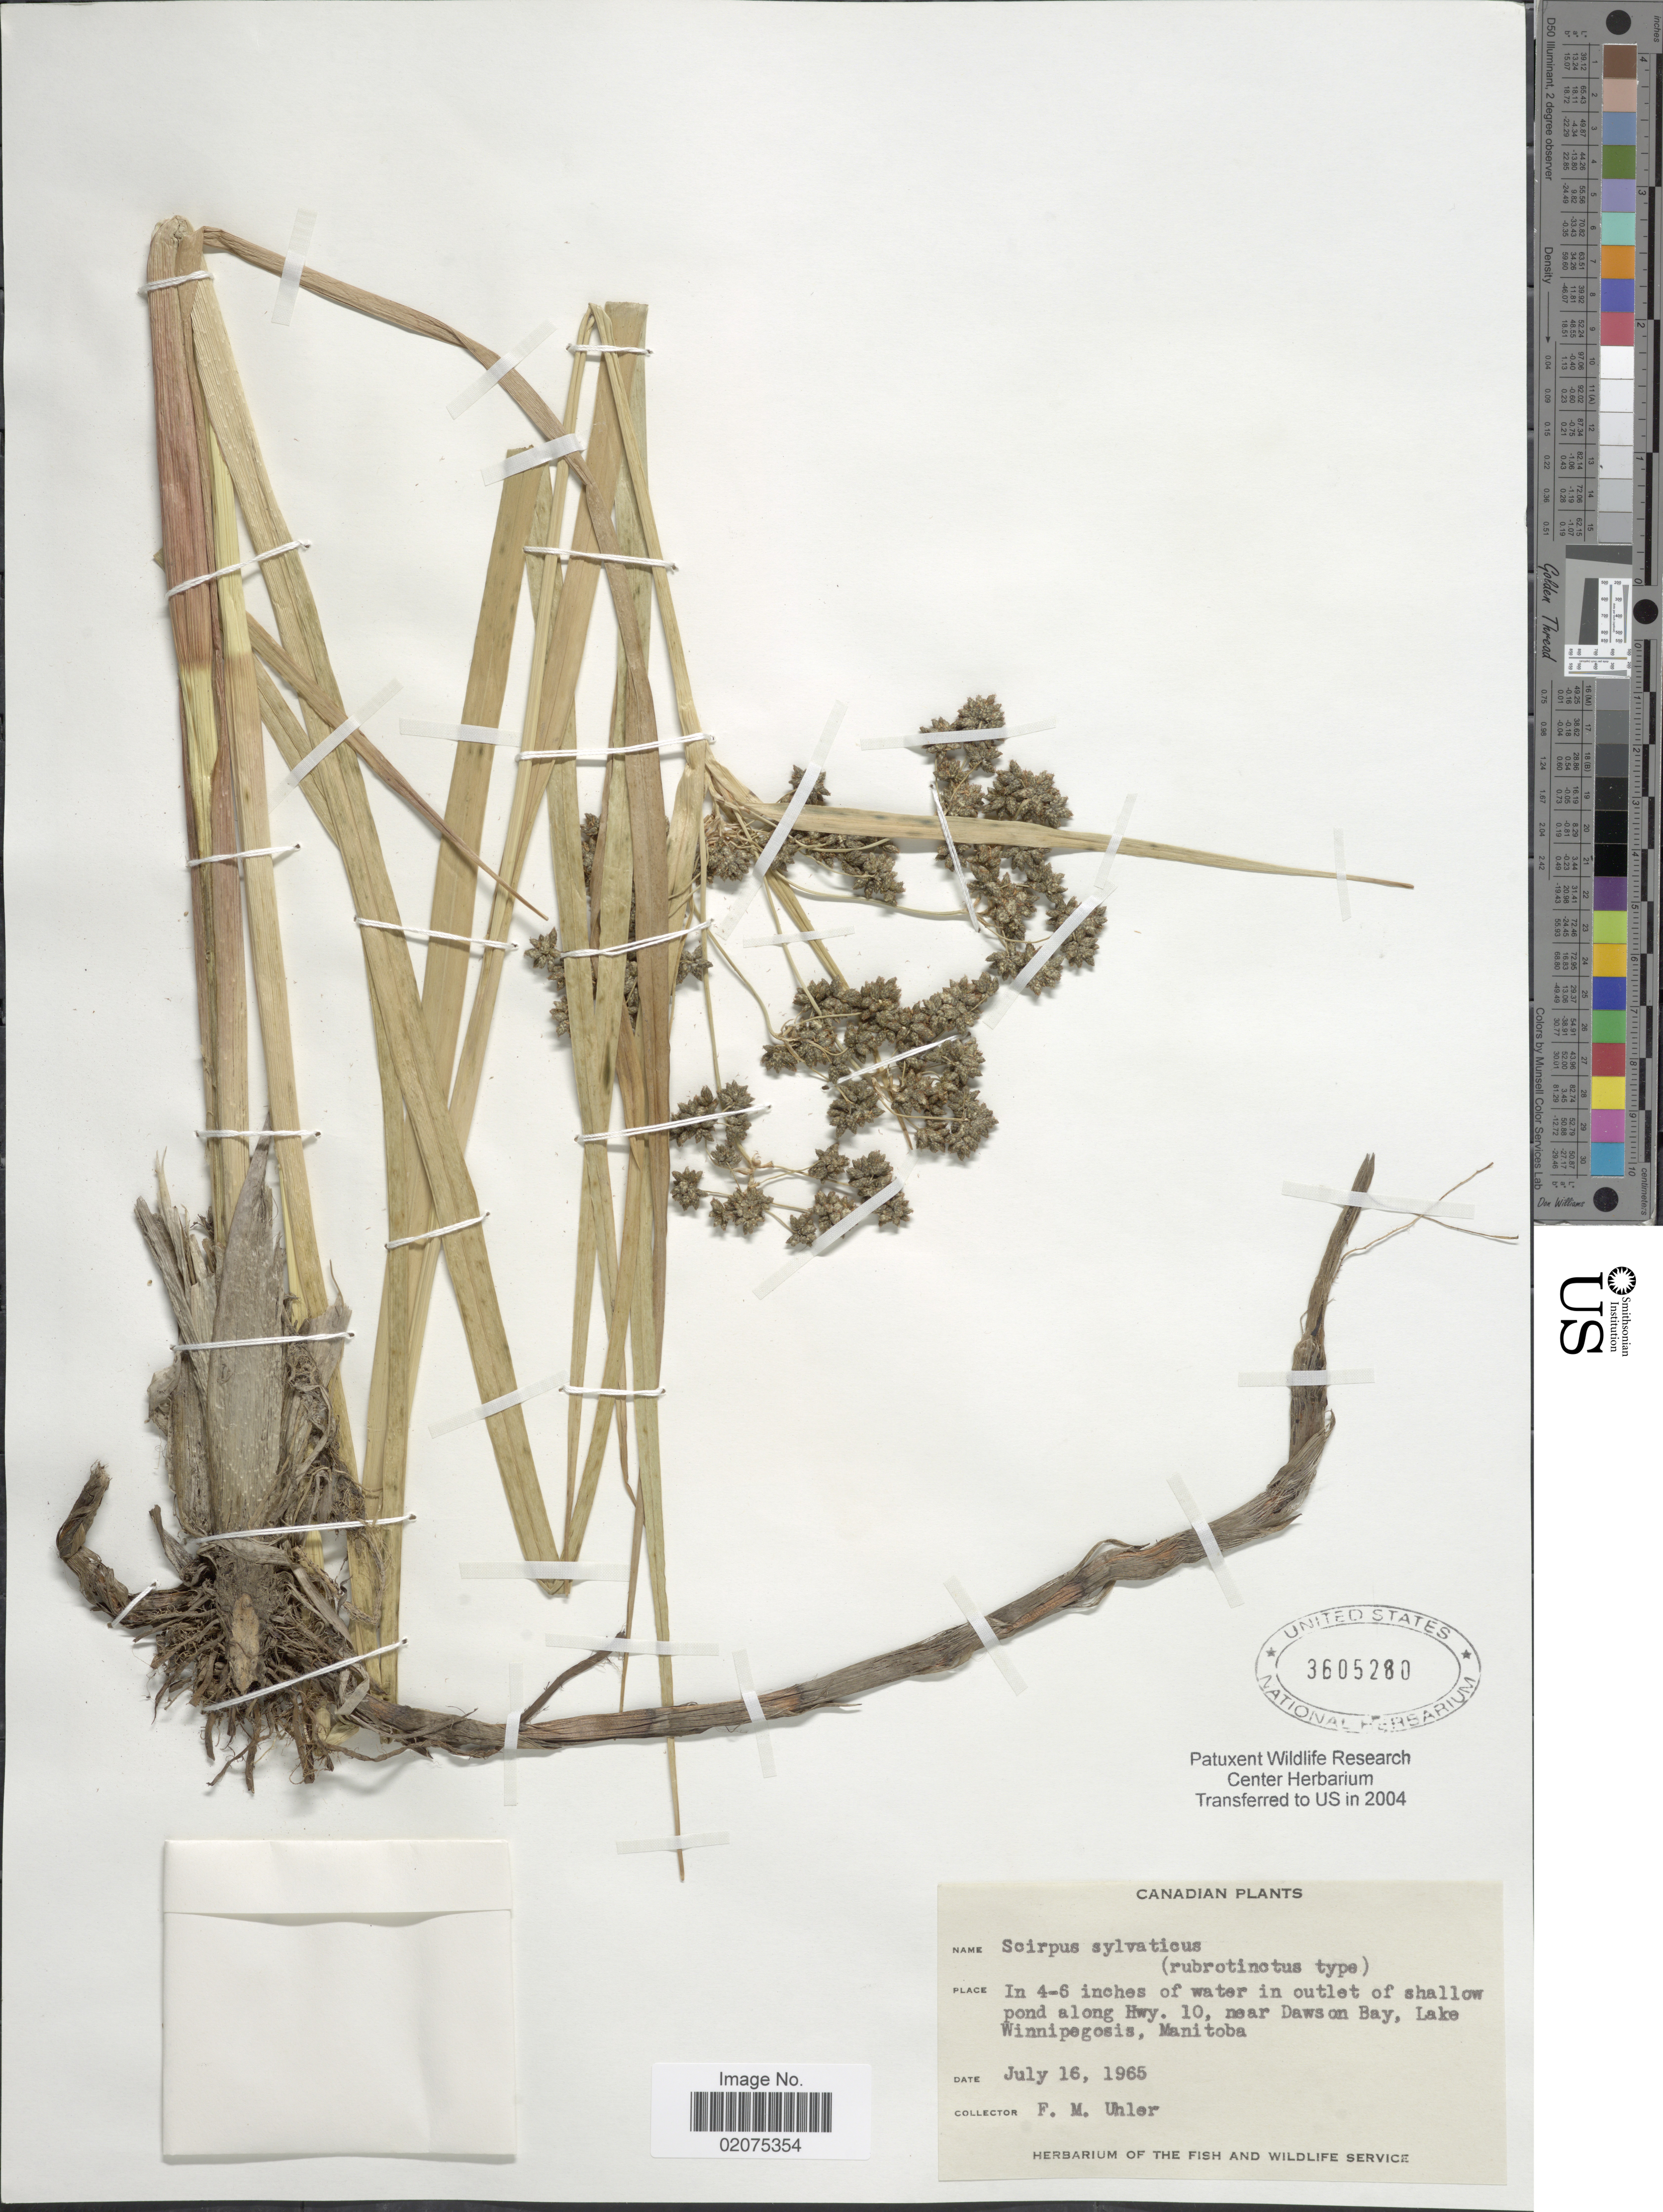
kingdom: Plantae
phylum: Tracheophyta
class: Liliopsida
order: Poales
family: Cyperaceae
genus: Scirpus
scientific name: Scirpus expansus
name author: Fernald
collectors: F. M. Uhler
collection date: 1965-07-16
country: Canada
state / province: Manitoba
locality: Canadian. In 4-6 inches of water in outlet of shallow pond along hwy. 10, near Dwason Bay, Lake Winnipegosis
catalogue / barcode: US 3605280